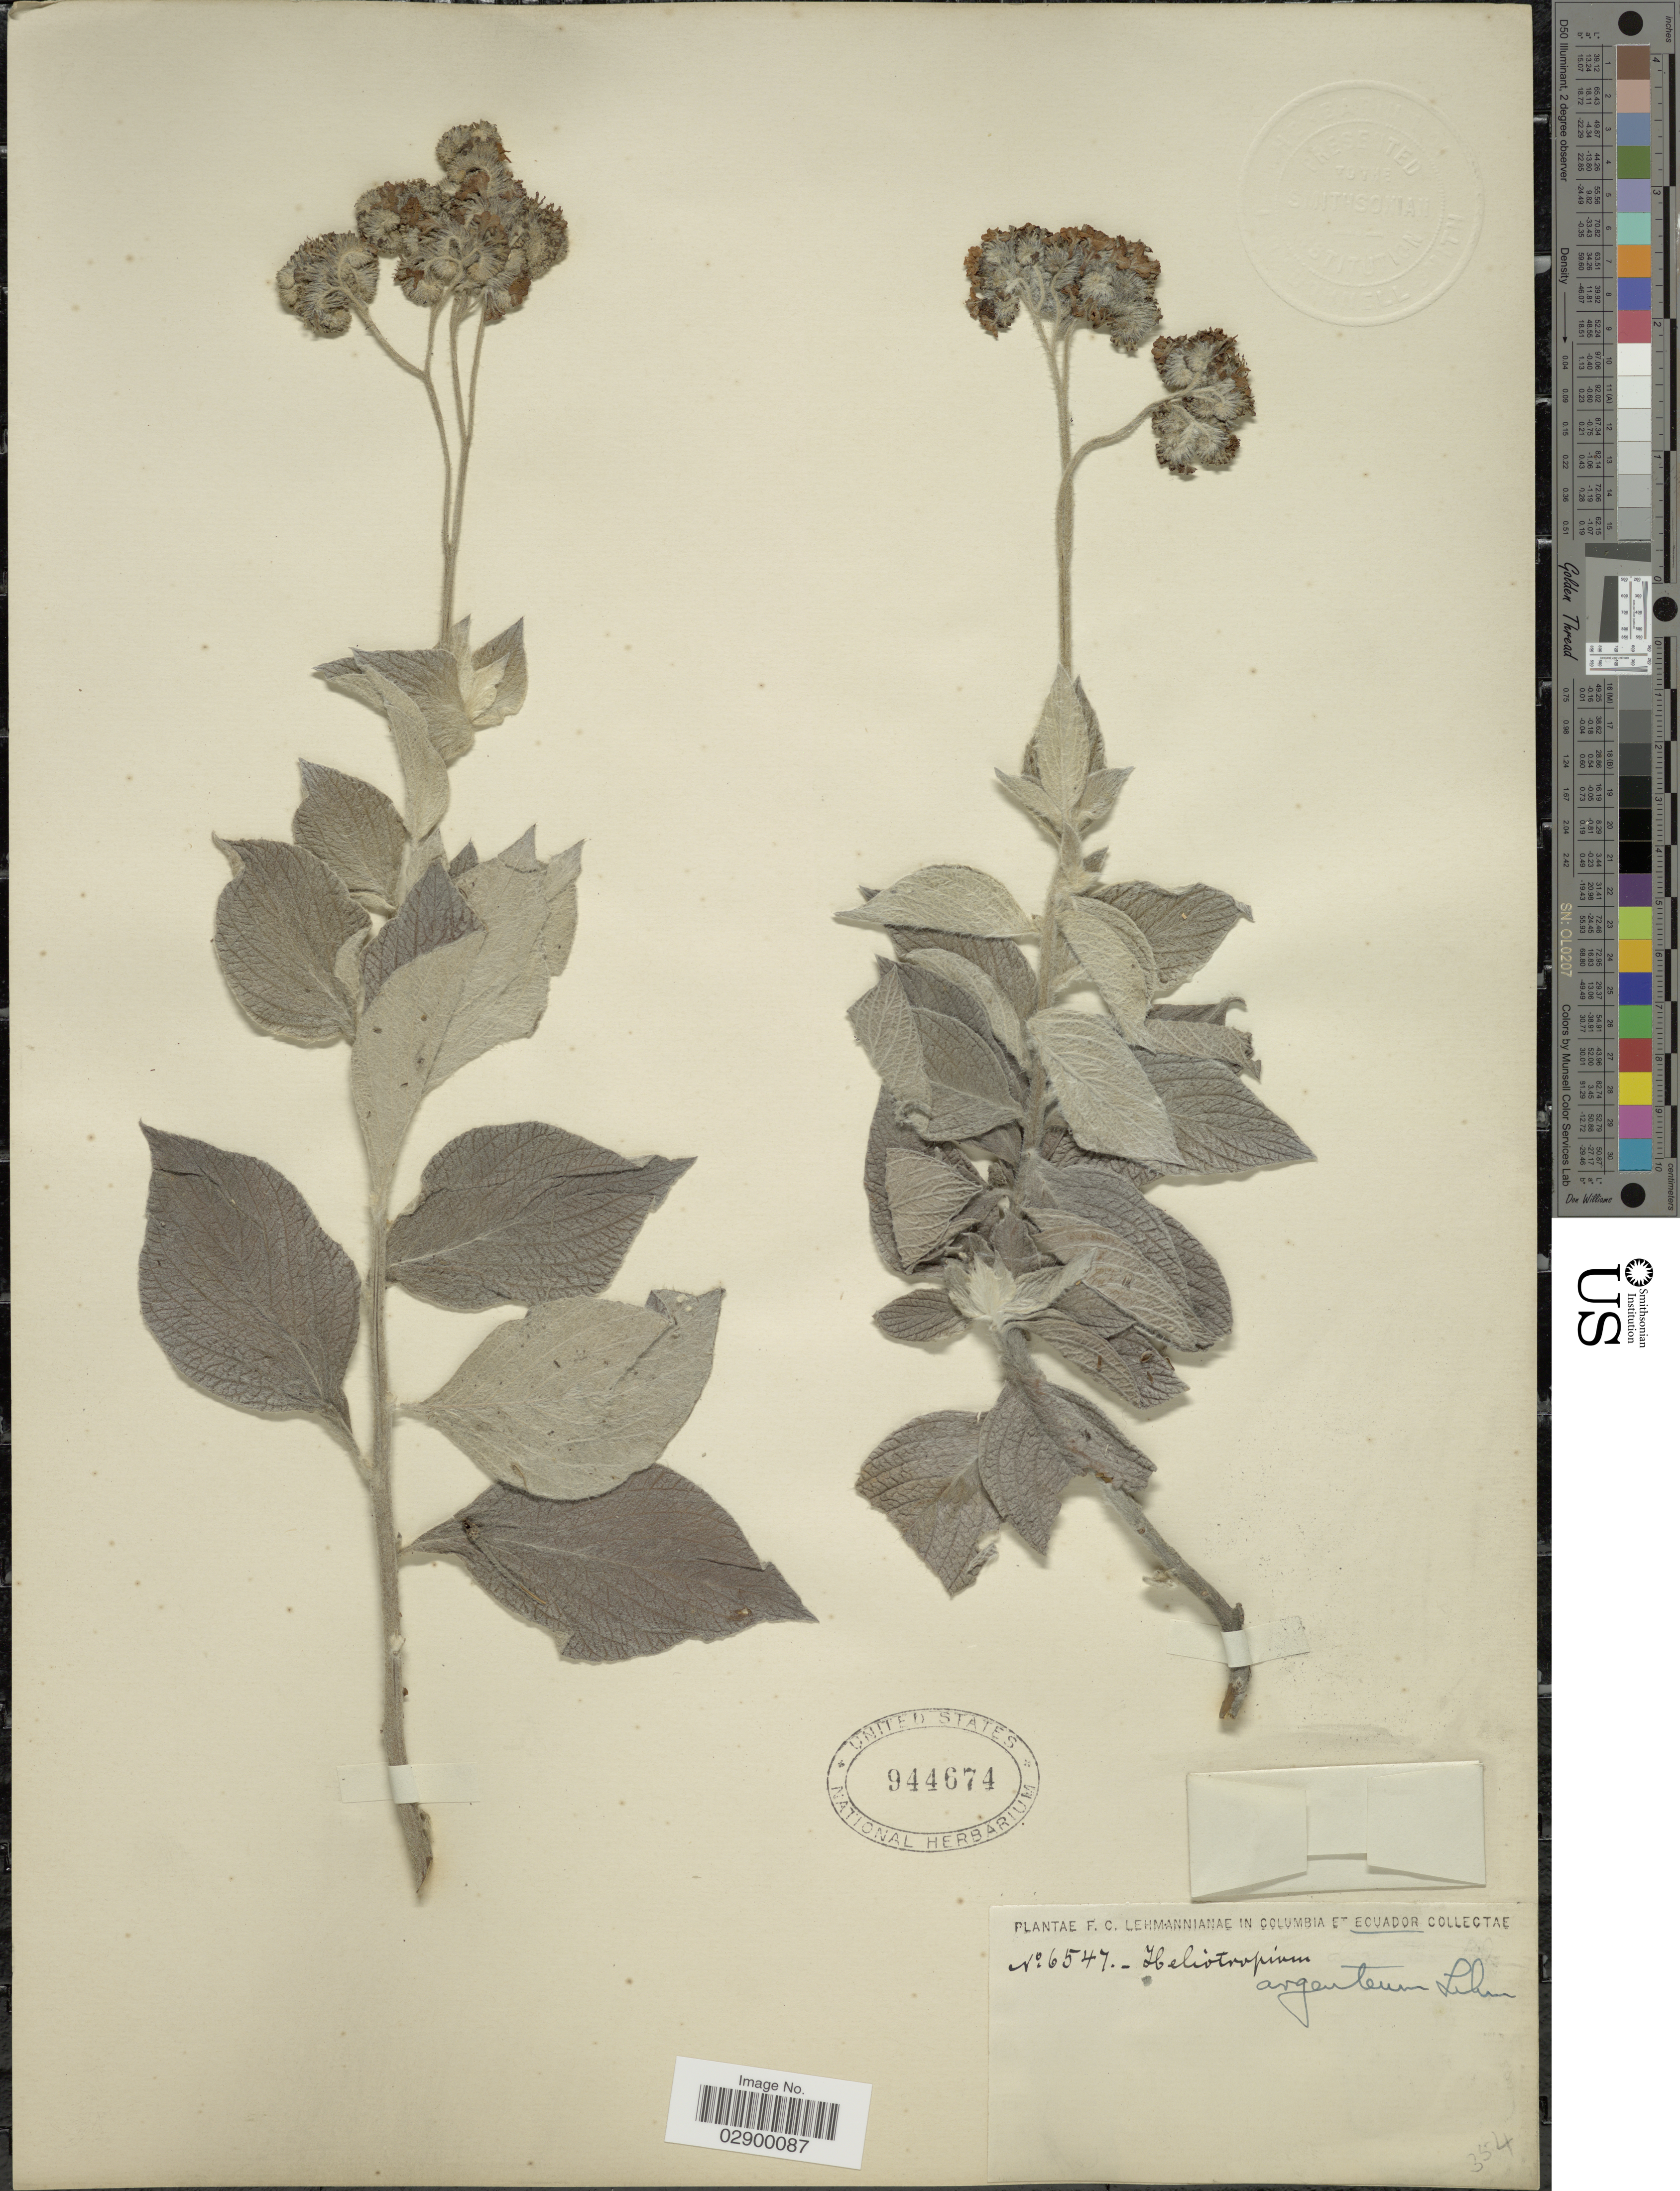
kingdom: Plantae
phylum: Tracheophyta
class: Magnoliopsida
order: Boraginales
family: Heliotropiaceae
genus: Heliotropium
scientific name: Heliotropium argenteum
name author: Lehm.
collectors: F. C. Lehmann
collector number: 6547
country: Ecuador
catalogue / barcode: US 944674